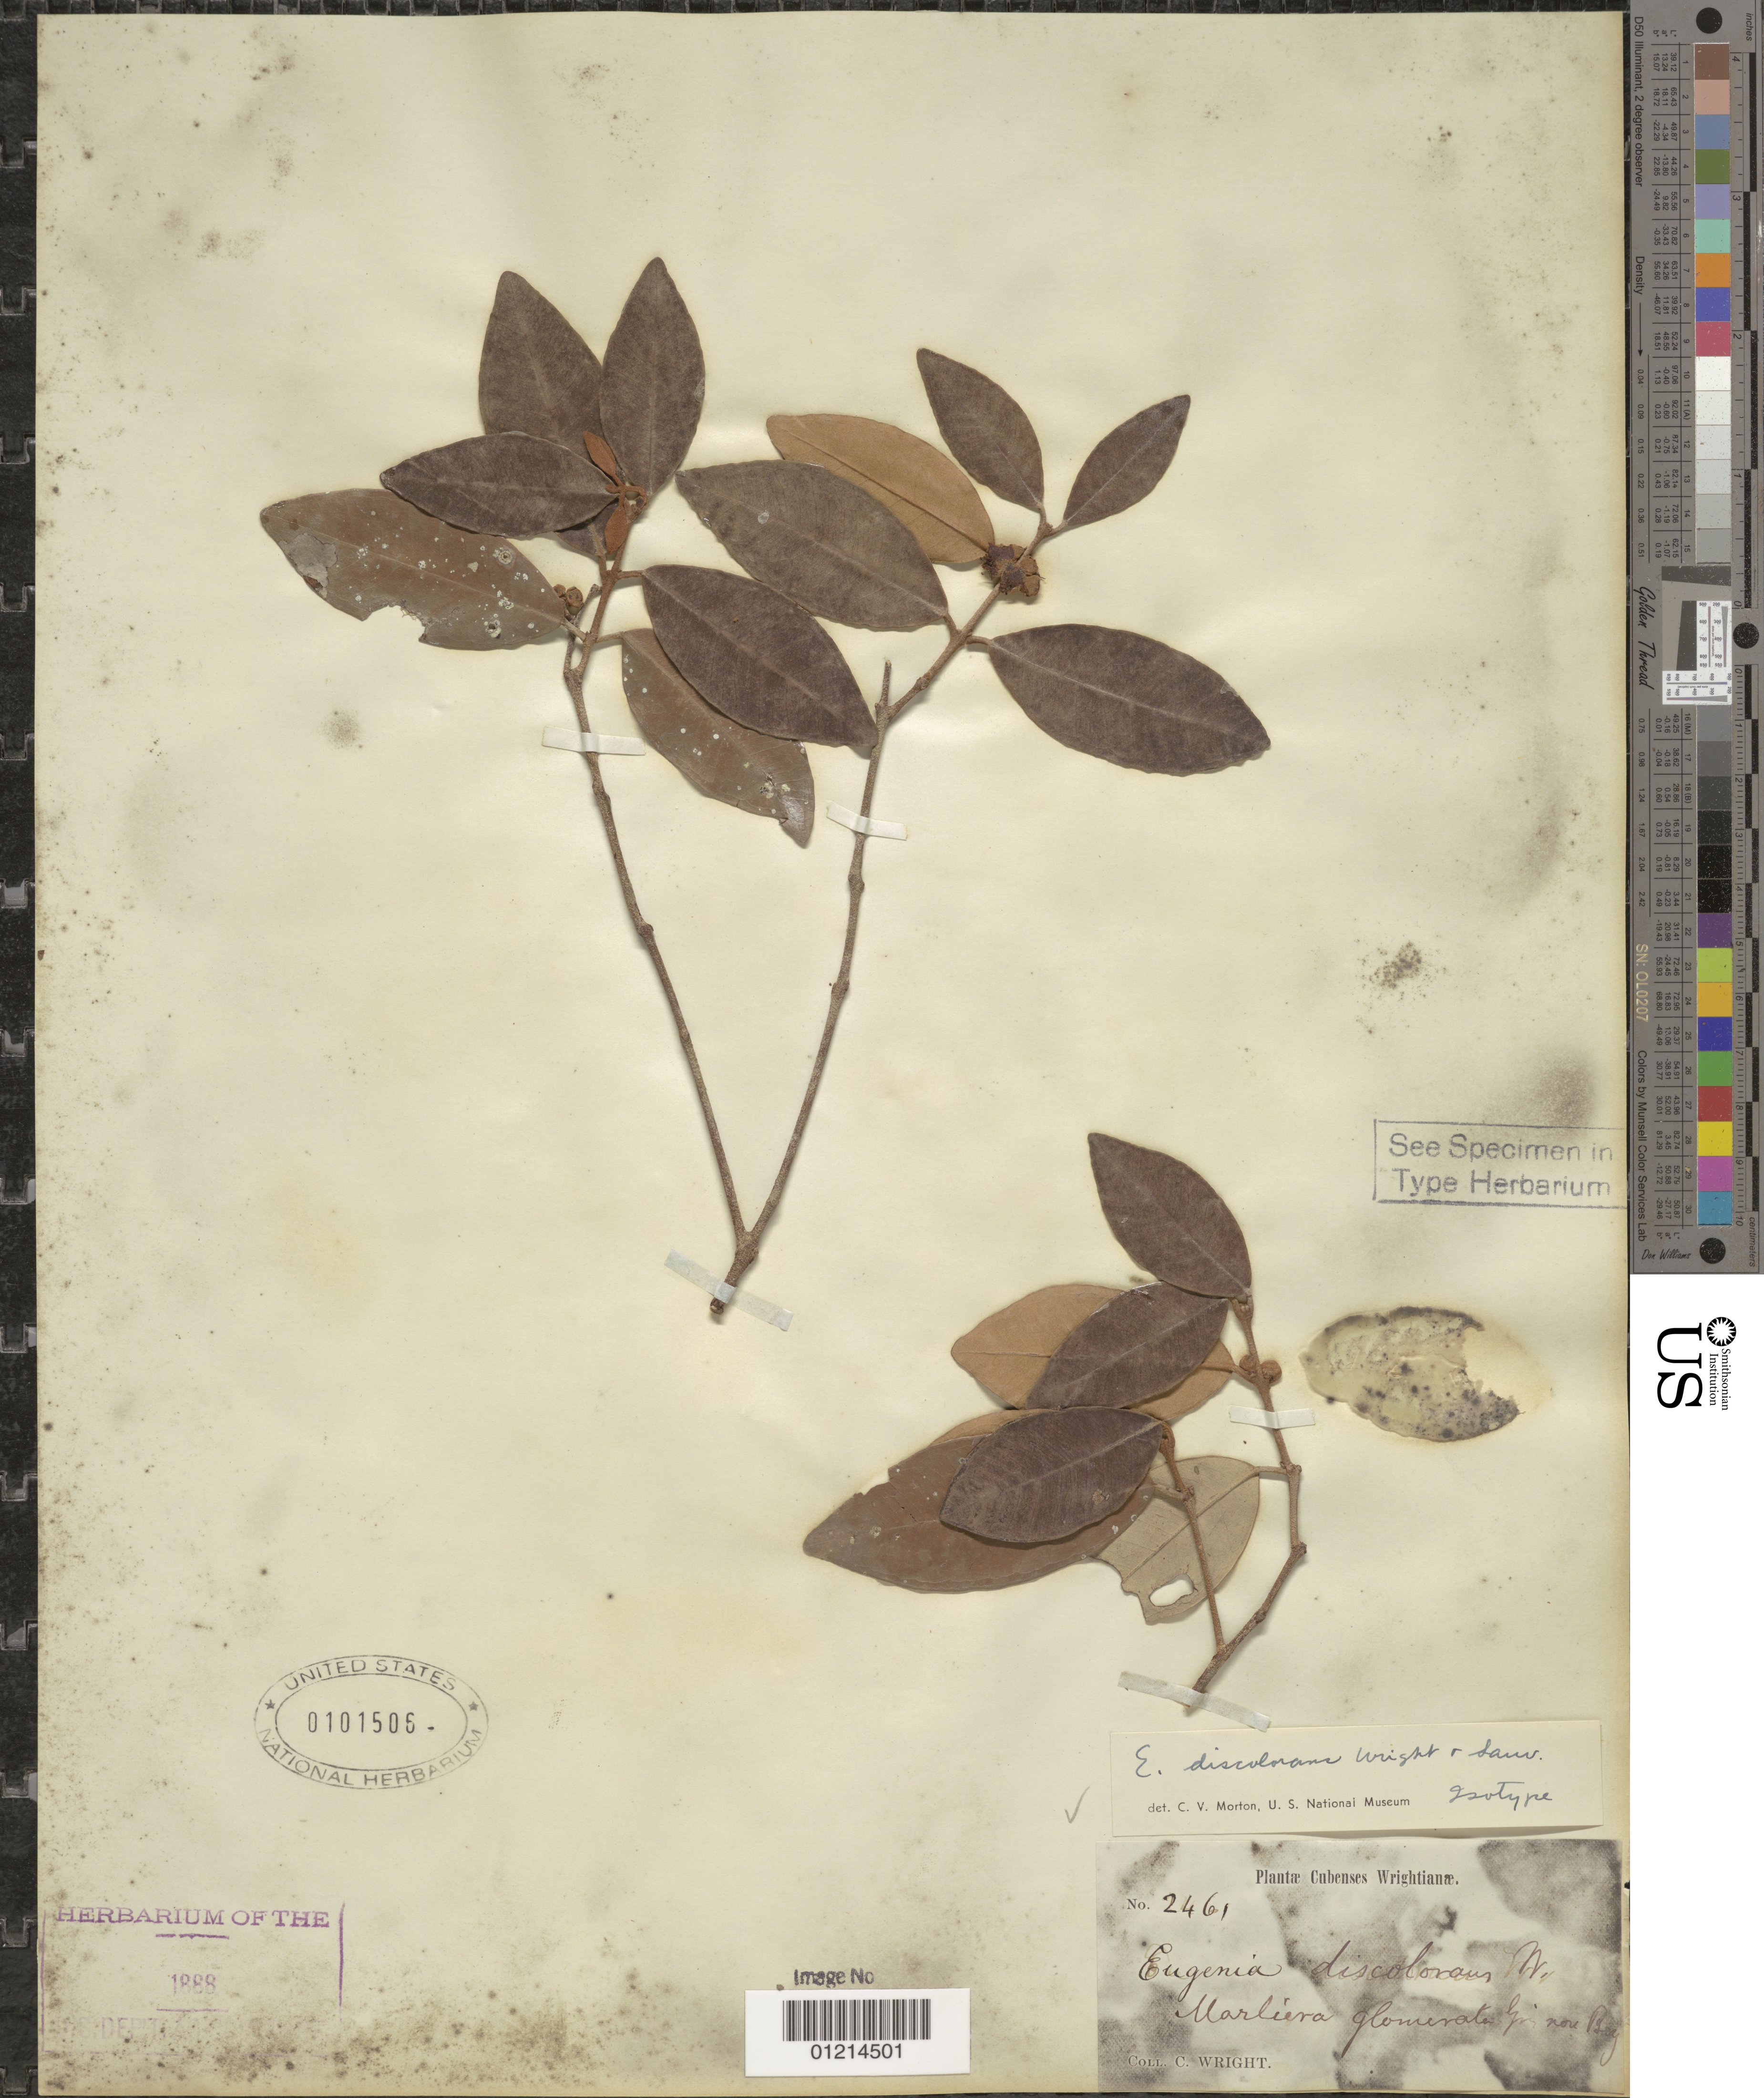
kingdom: Plantae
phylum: Tracheophyta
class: Magnoliopsida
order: Myrtales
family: Myrtaceae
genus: Eugenia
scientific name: Eugenia discolorans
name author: C. Wright & Sauvalle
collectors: C. Wright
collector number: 2461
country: Cuba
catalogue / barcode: US 101506